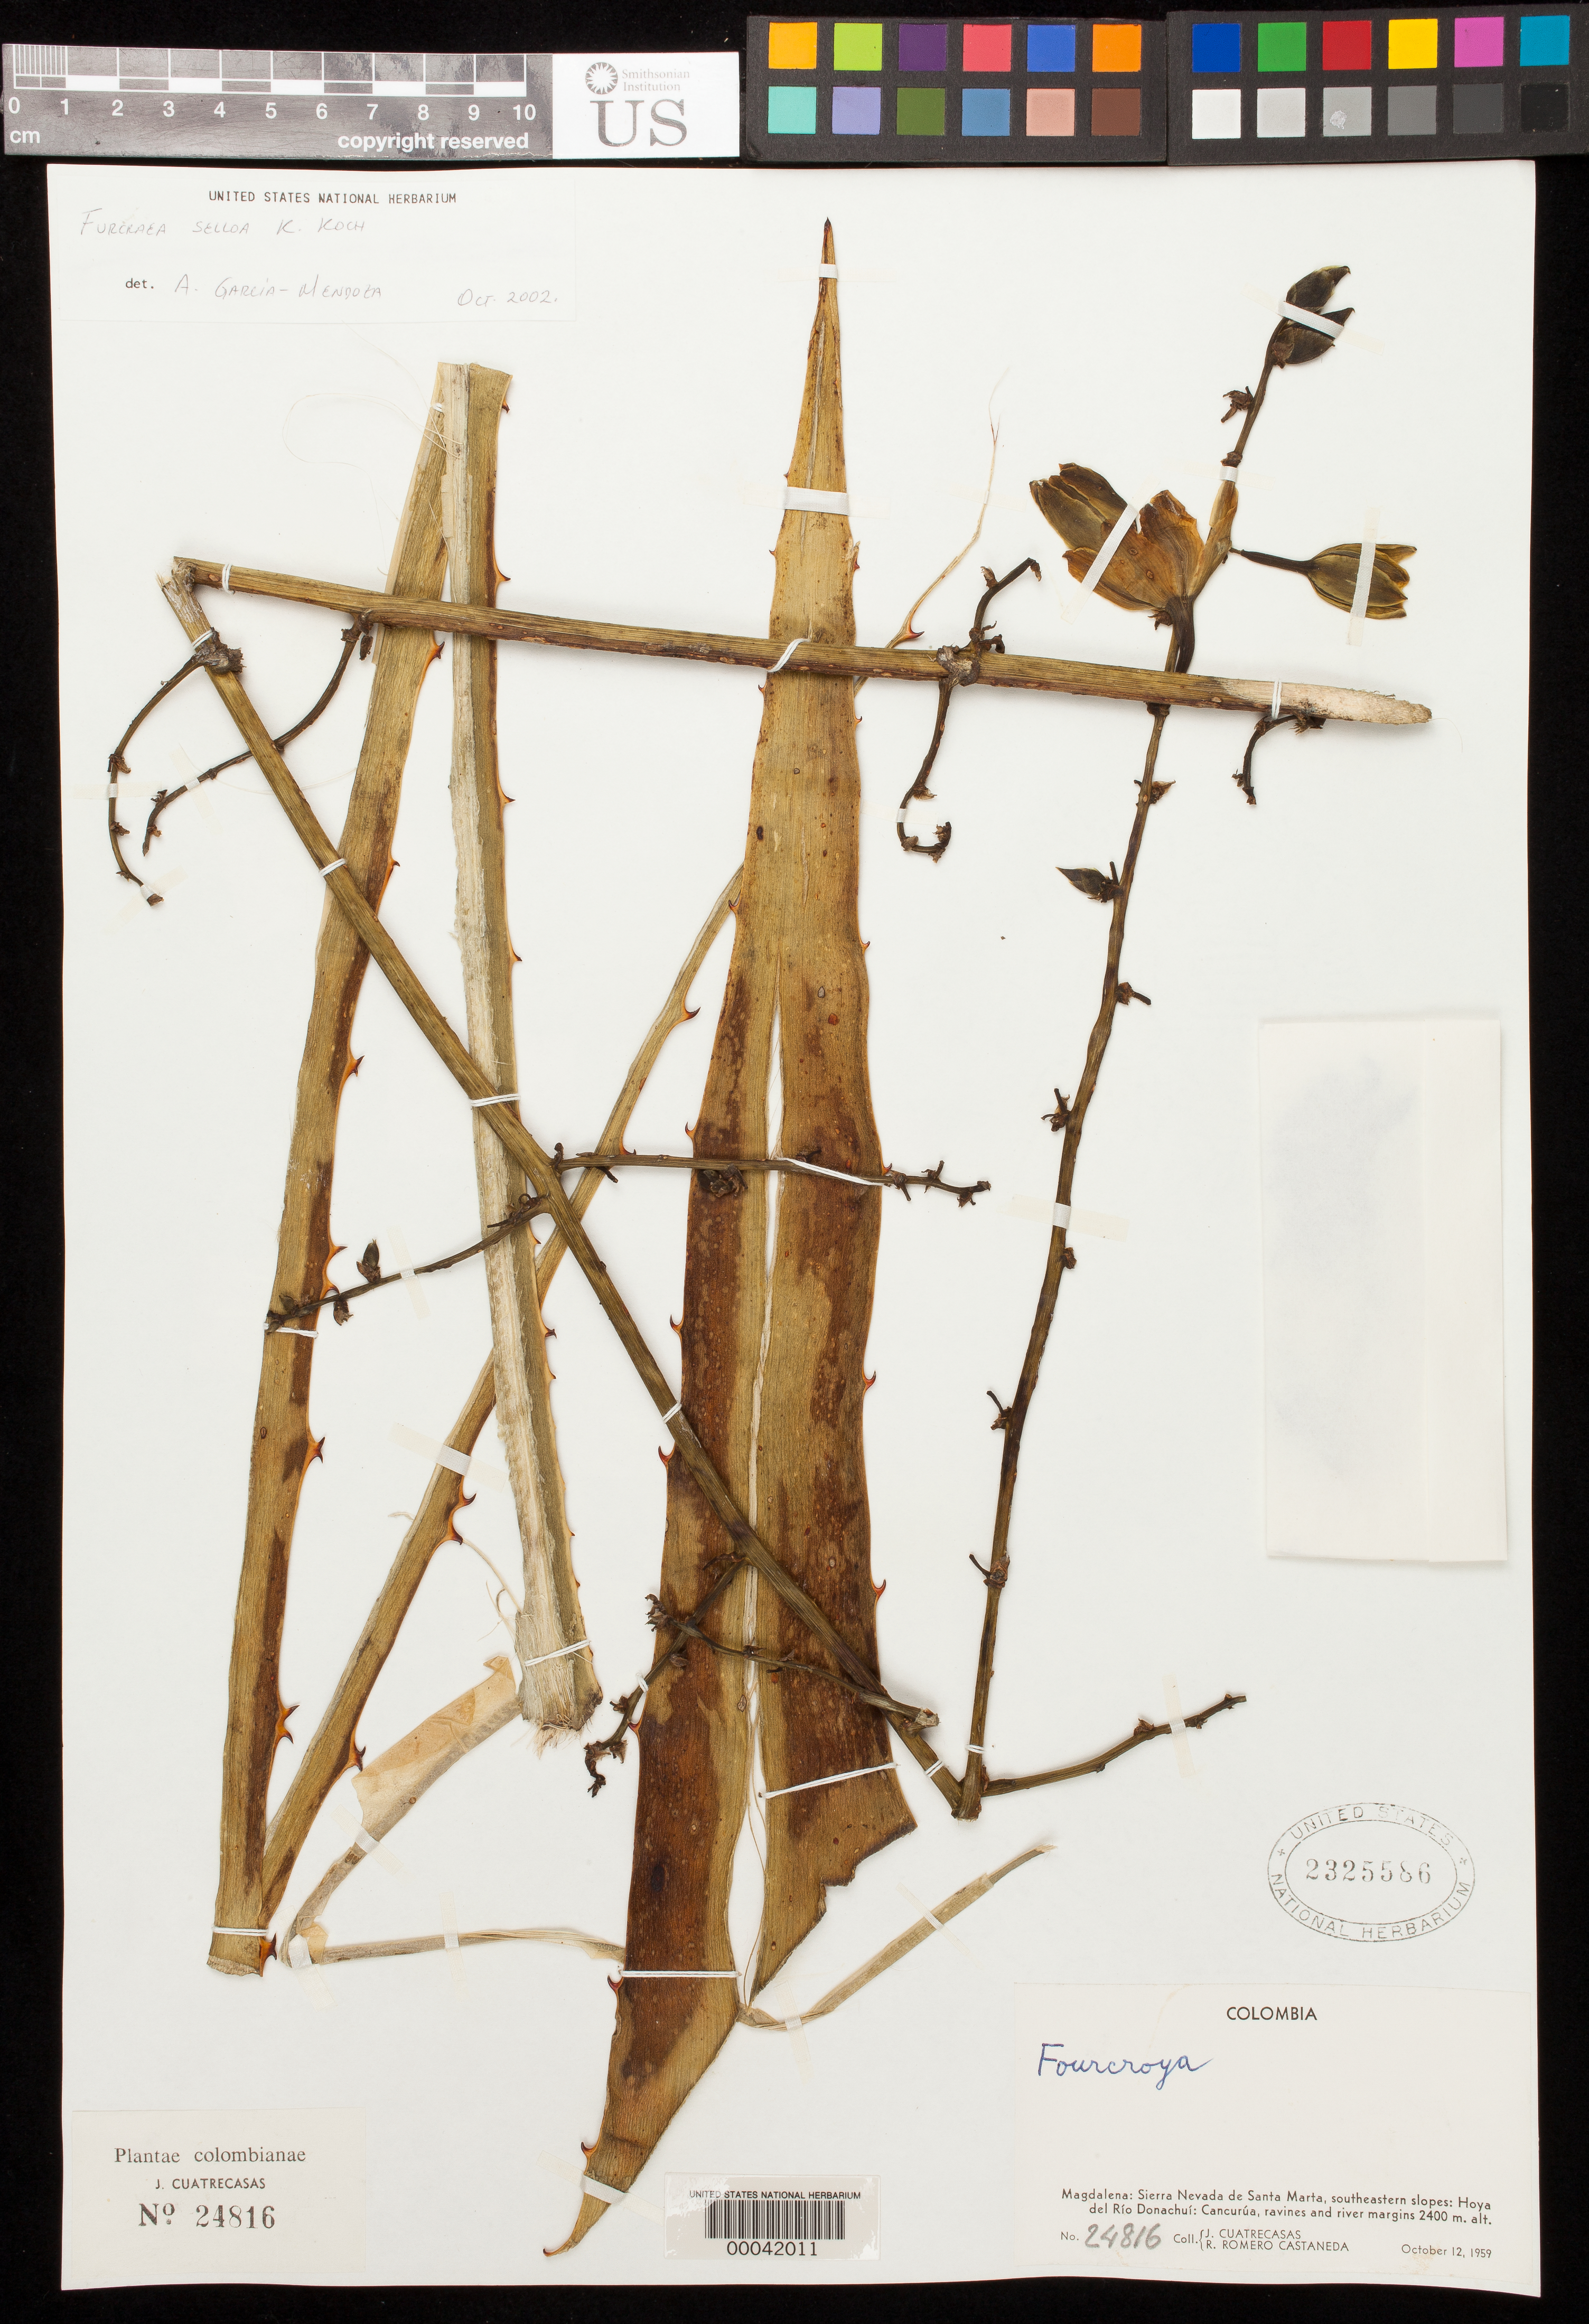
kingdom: Plantae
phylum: Tracheophyta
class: Liliopsida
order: Asparagales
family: Asparagaceae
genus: Furcraea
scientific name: Furcraea selloa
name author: K. Koch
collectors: J. Cuatrecasas & R. Romero Castañeda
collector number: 24816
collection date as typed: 12 Oct 1959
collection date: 1959-10-12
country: Colombia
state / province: Magdalena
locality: Sierra de Santa Marta, SE slopes, Hoya del Rio Donachui, Cancurua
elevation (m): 2400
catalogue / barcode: US 2325586